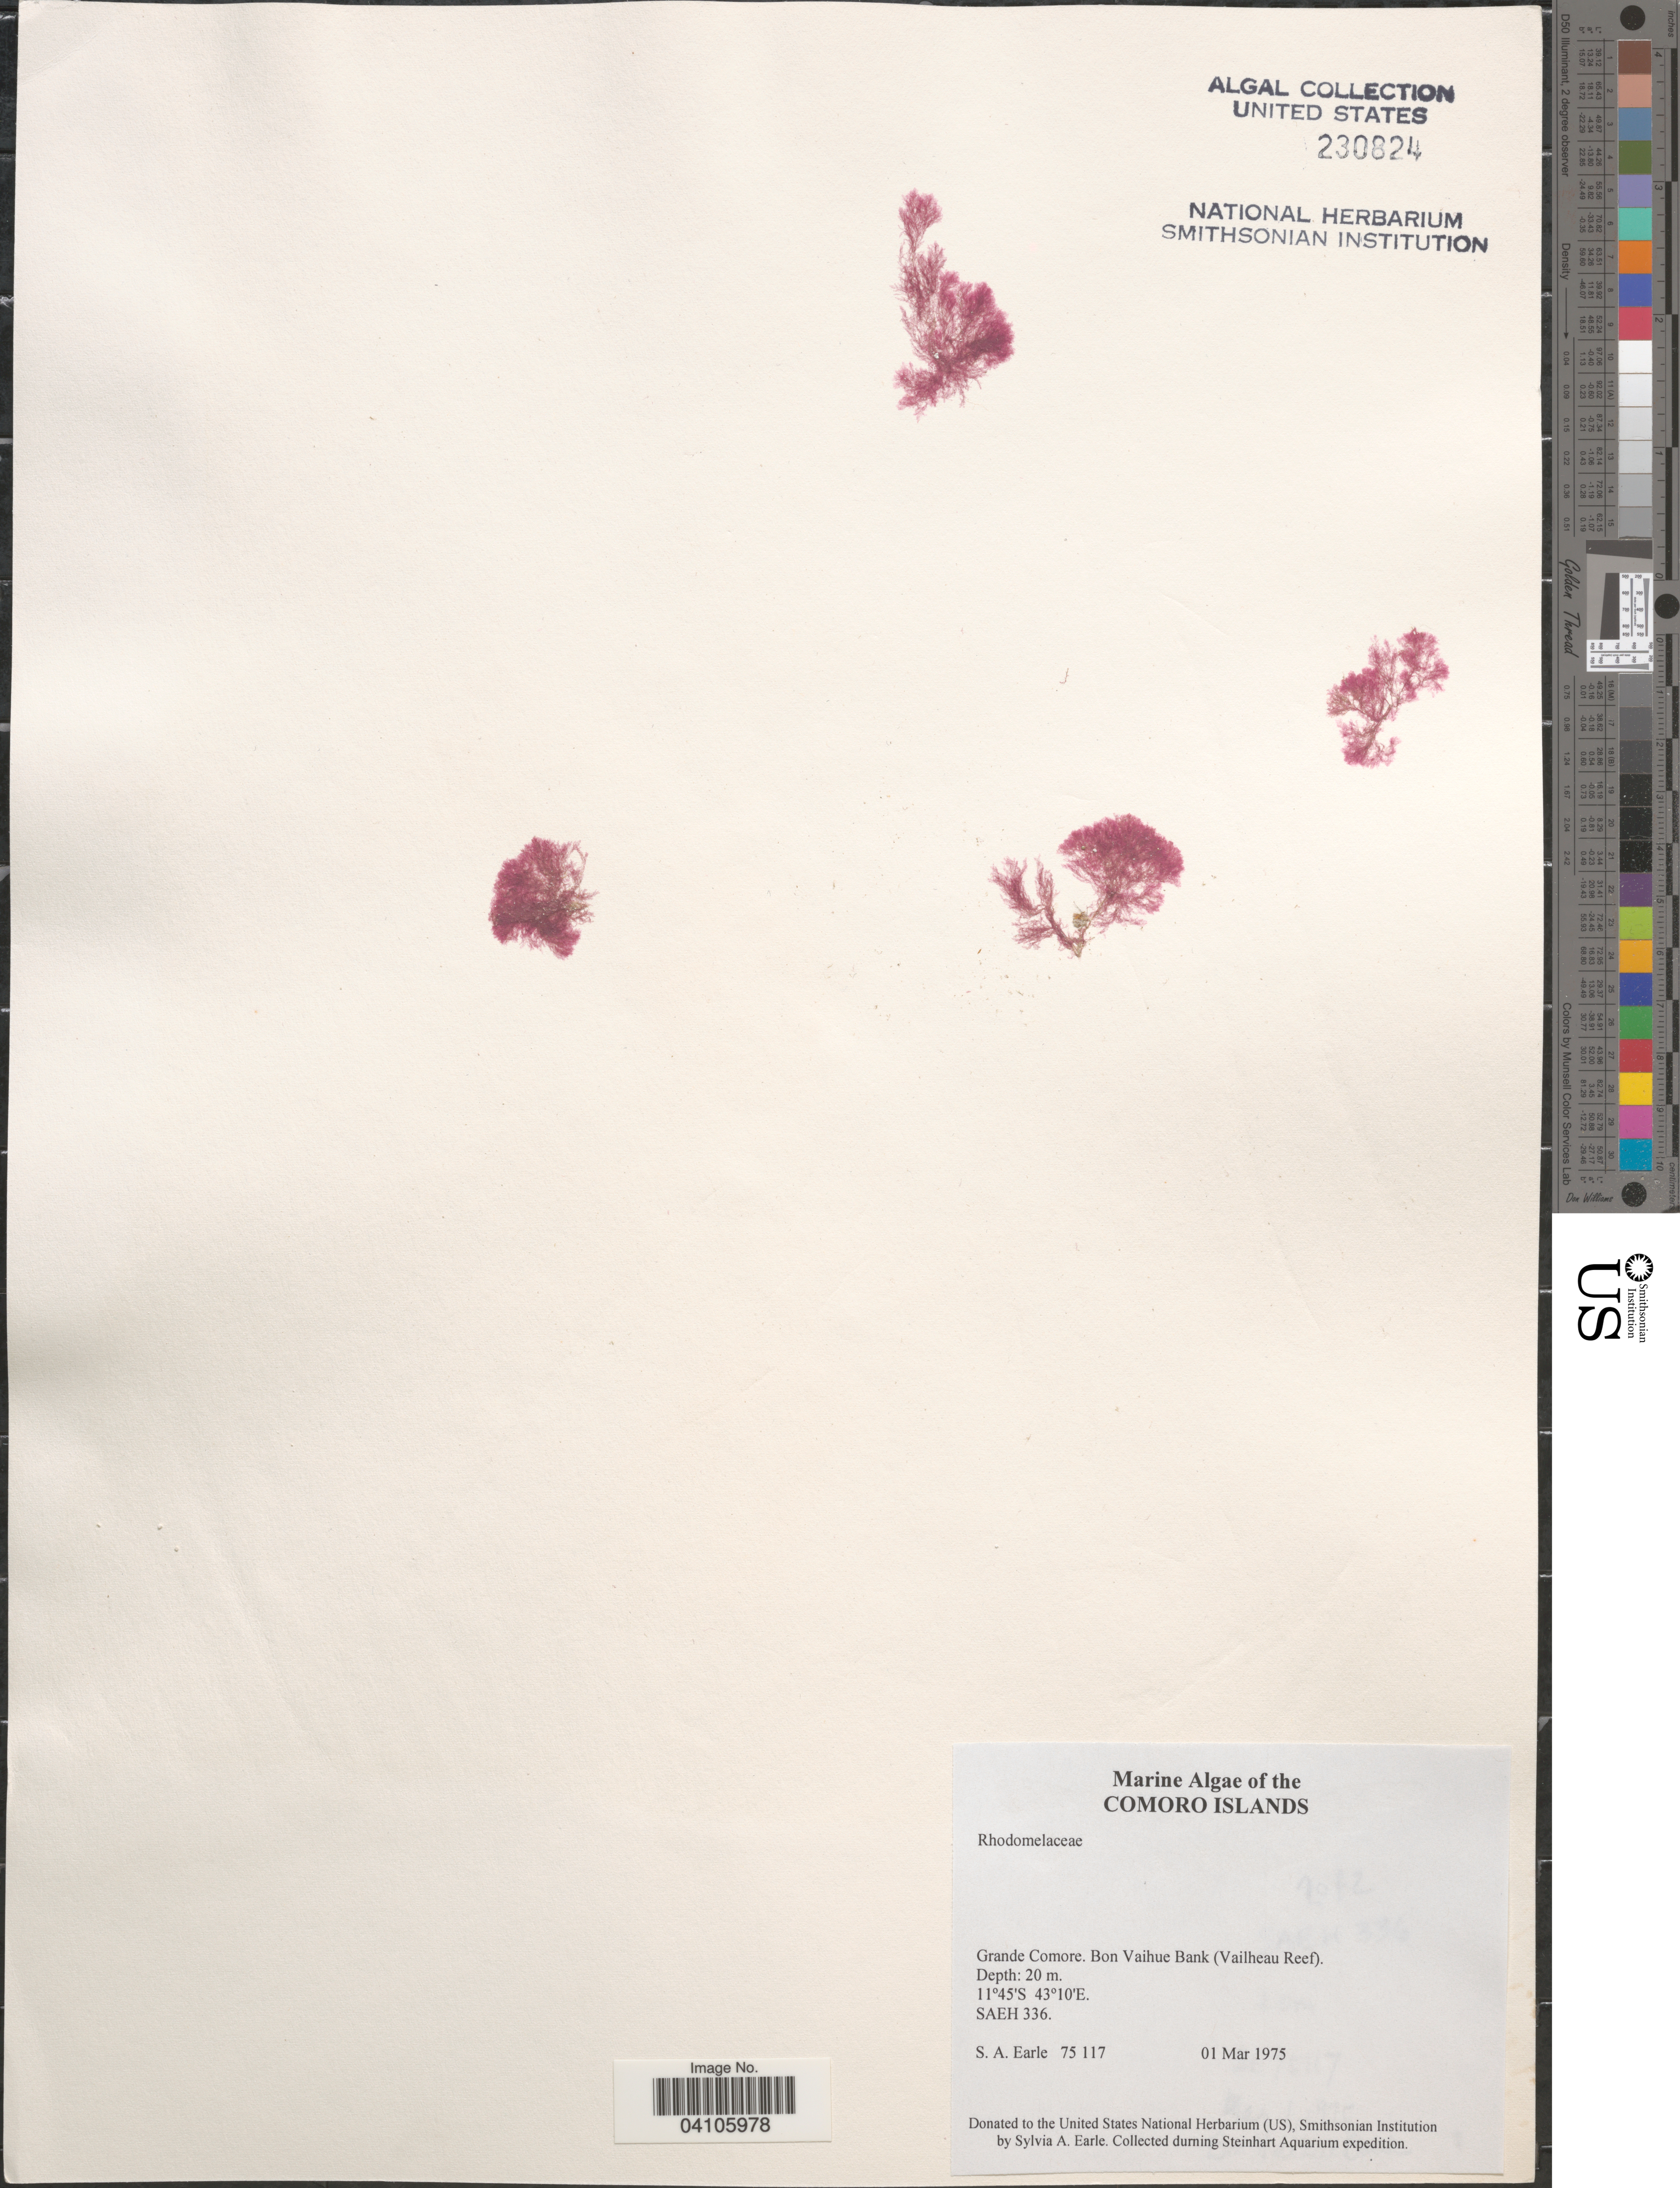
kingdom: Plantae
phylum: Rhodophyta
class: Florideophyceae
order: Ceramiales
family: Rhodomelaceae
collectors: S. A. Earle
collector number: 75117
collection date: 1975-03-01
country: Comoros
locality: Grande Comore. Bon Vaihue Bank (Vailheau Reef). Steinhart Aquarium expedition.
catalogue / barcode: US 230824